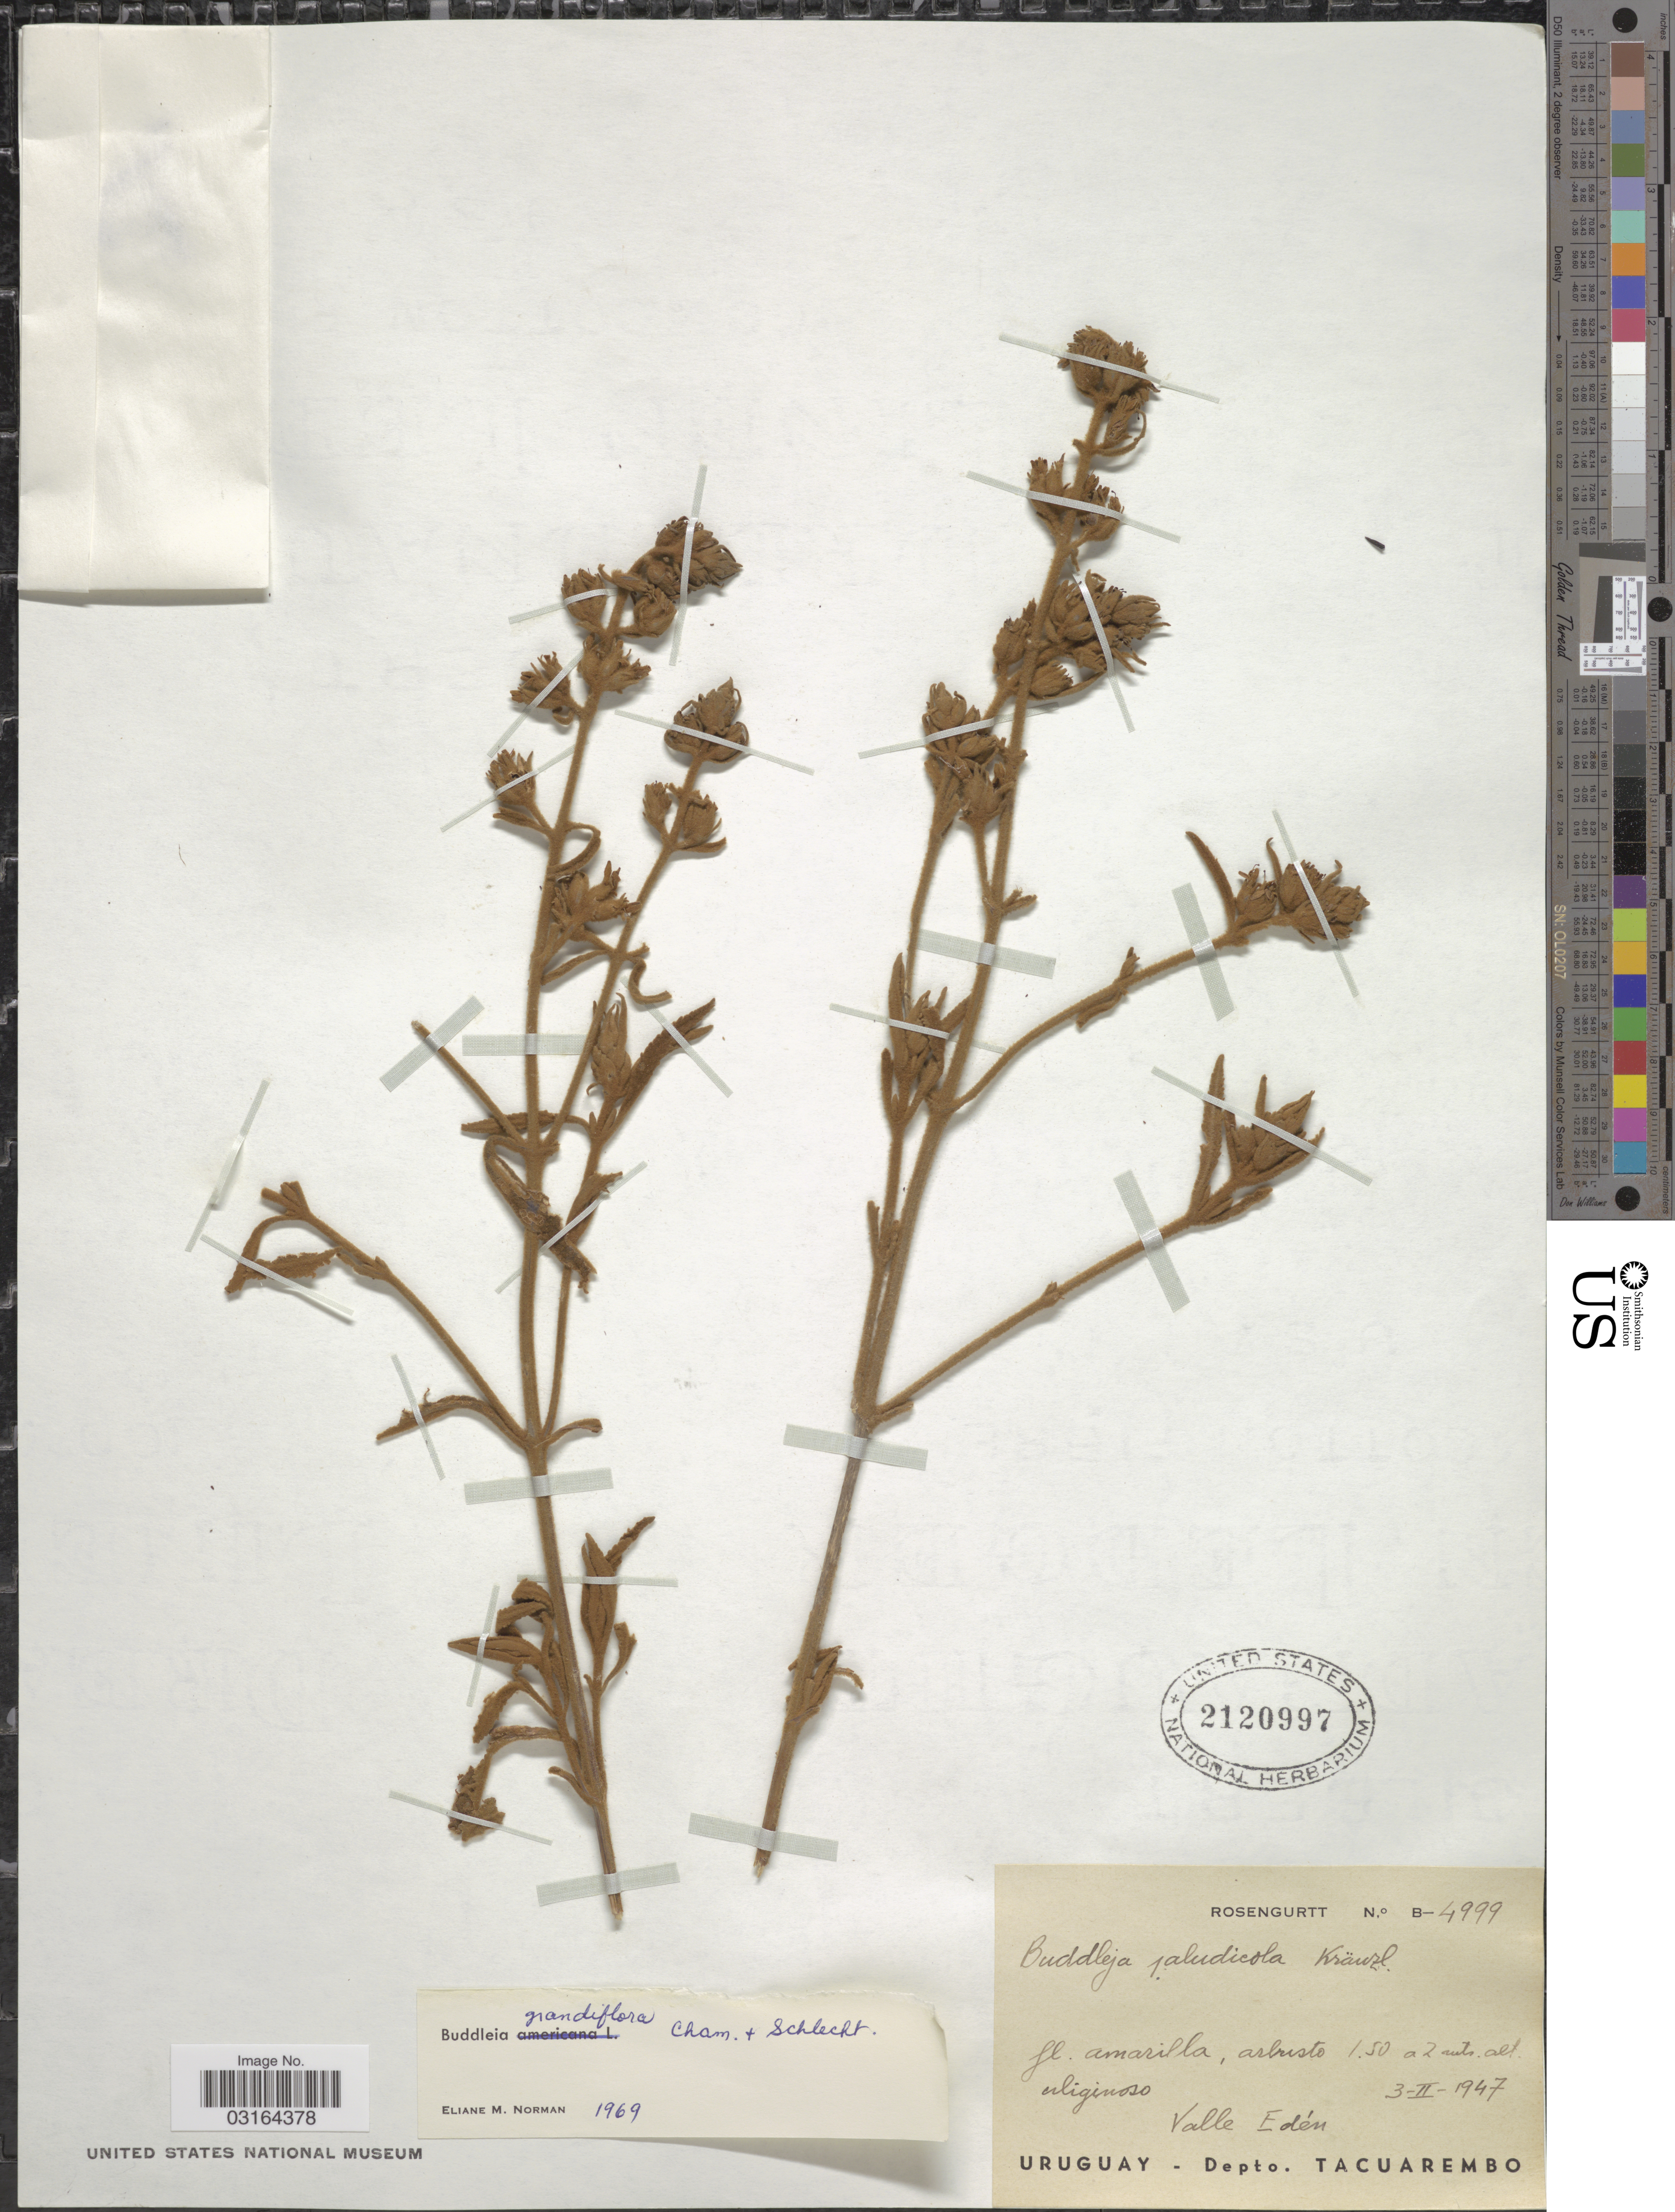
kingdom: Plantae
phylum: Tracheophyta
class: Magnoliopsida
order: Lamiales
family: Scrophulariaceae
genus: Buddleja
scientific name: Buddleja grandiflora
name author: Cham. & Schltdl.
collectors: Rosengurtt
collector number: B-4999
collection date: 1947-02-03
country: Uruguay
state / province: Tacuarembó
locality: Depto. Tacuarembo, Valle Edén.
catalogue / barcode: US 2120997